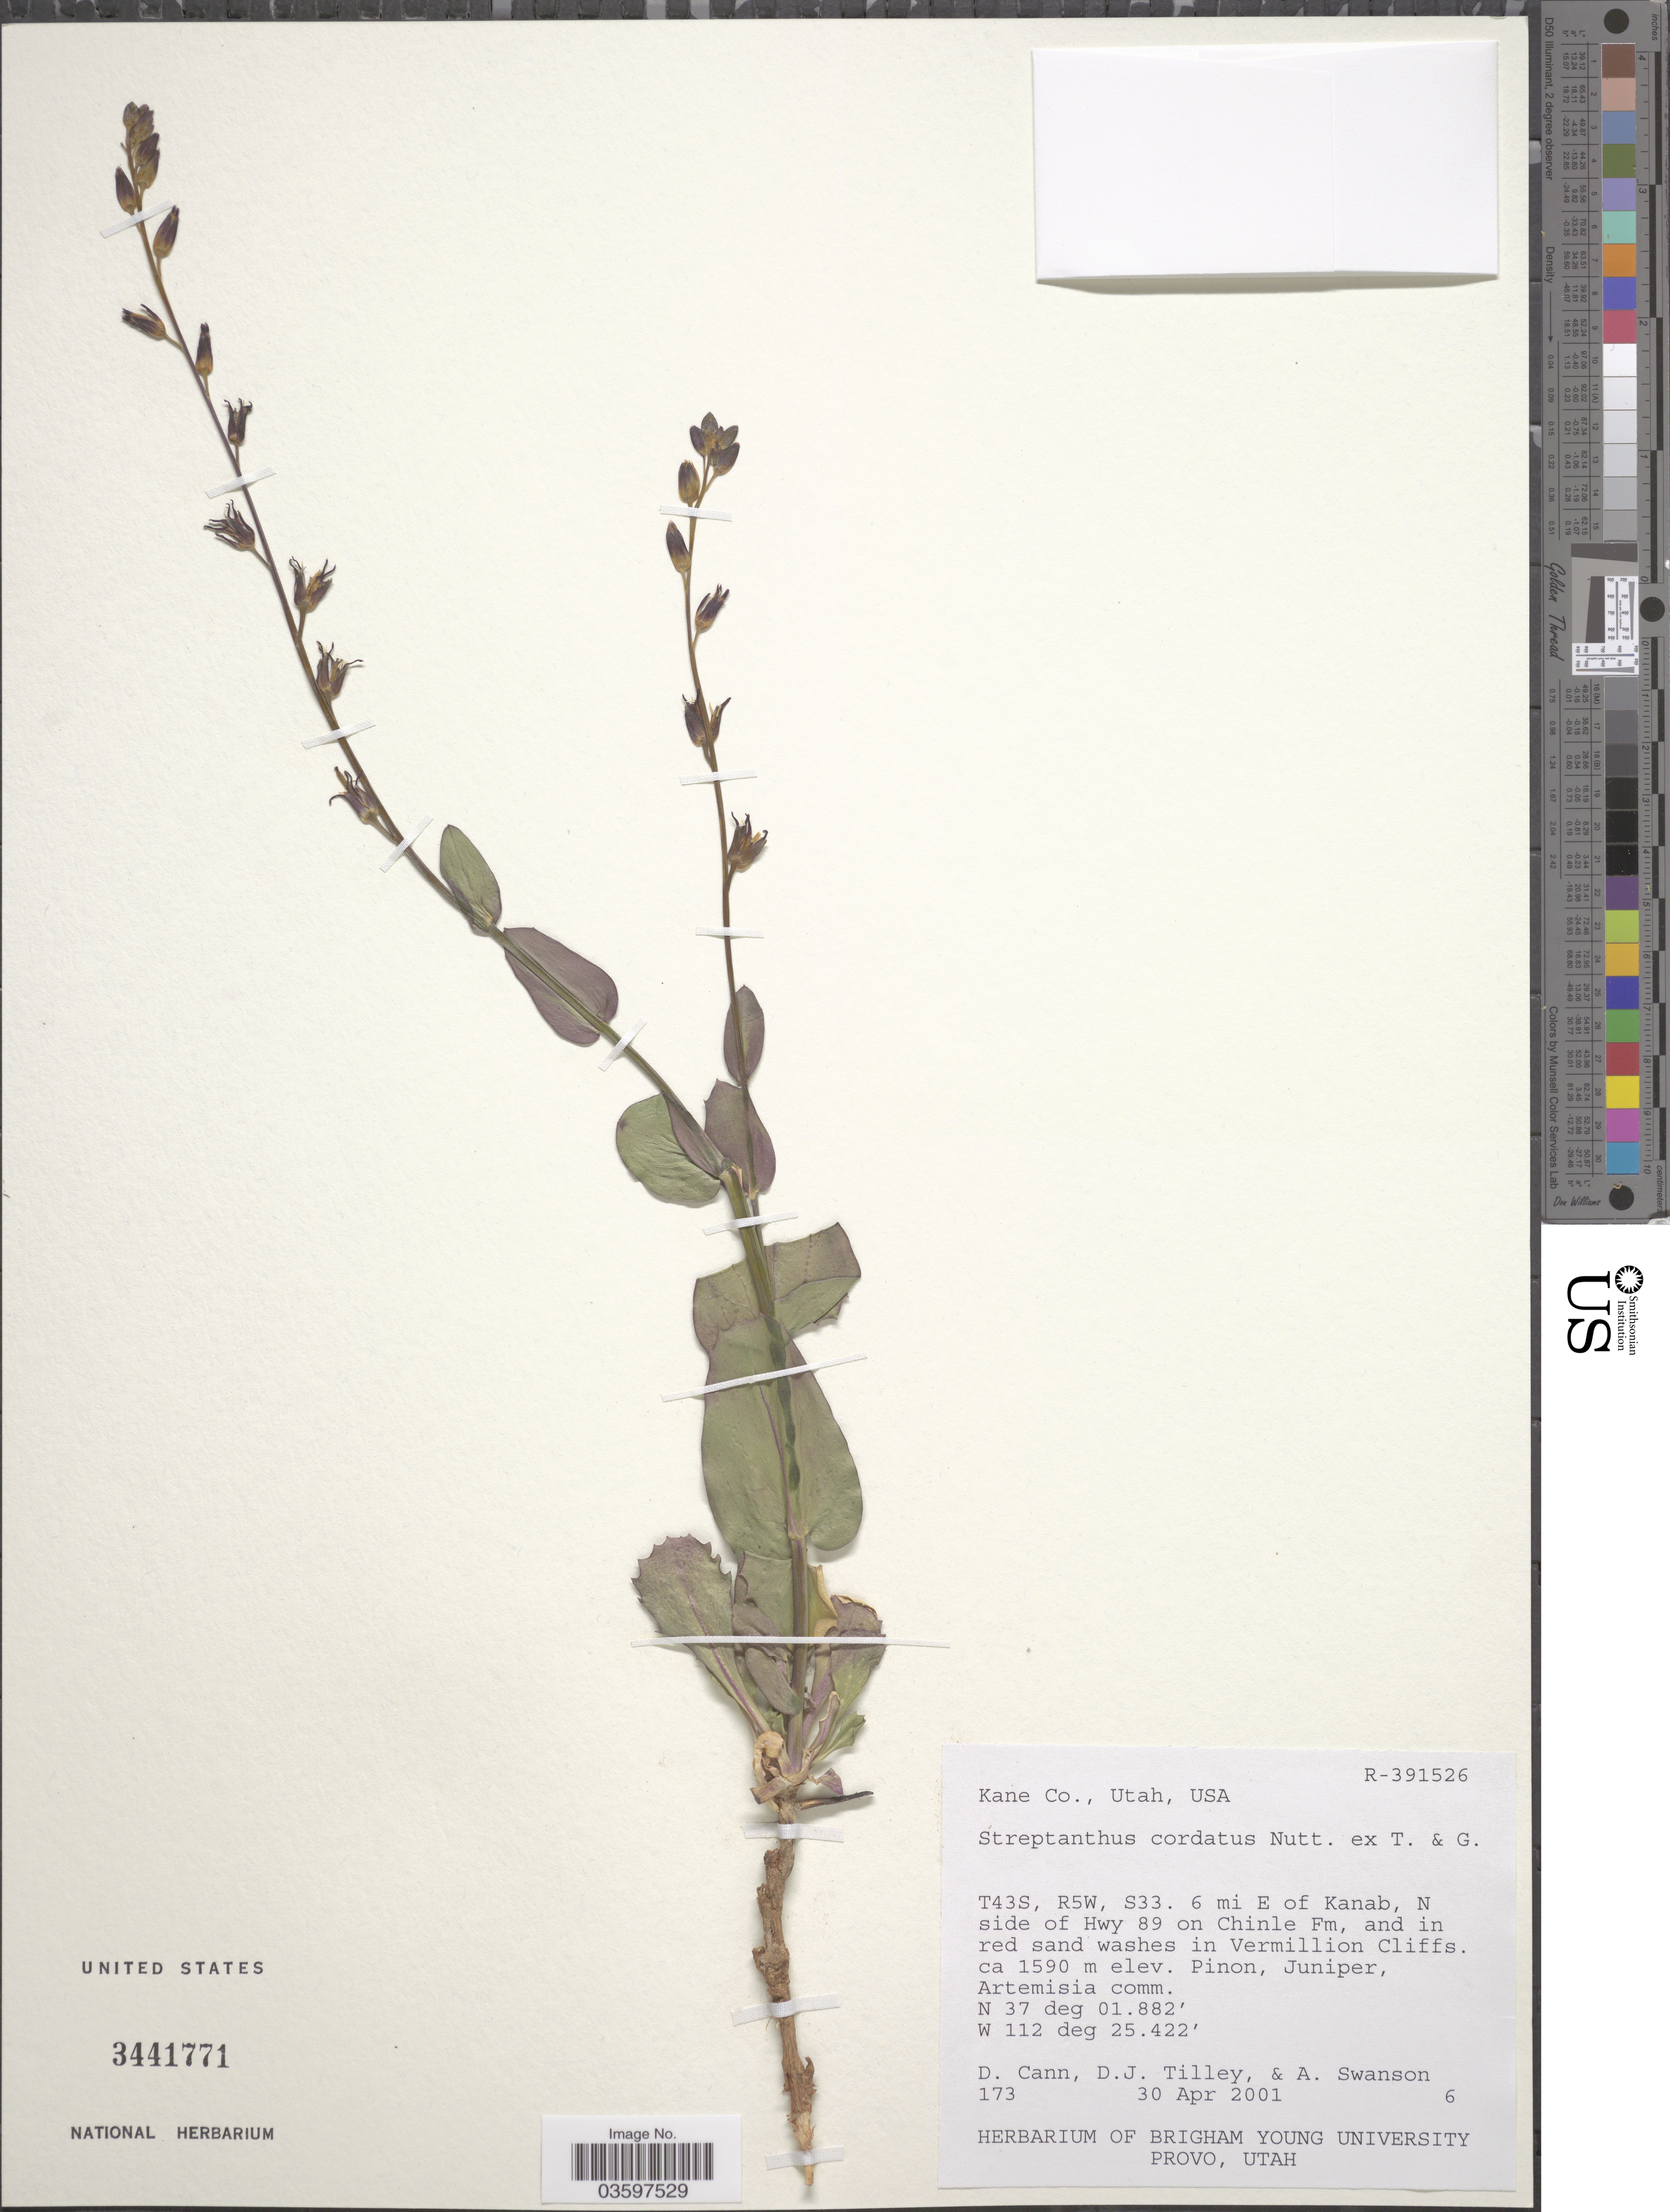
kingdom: Plantae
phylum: Tracheophyta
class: Magnoliopsida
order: Brassicales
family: Brassicaceae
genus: Streptanthus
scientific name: Streptanthus cordatus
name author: Nutt. ex Torr. & A. Gray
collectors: D. Cann, D. Tilley & A. Swanson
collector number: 173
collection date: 2001-04-30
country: United States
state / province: Utah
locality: Kane Co., T43S, R5W, S33. 6 mi E of Kanab, N side of Hwy 89 on Chinle Fm, and in red sand washes in Vermillion Cliffs.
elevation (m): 1590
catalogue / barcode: US 3441771